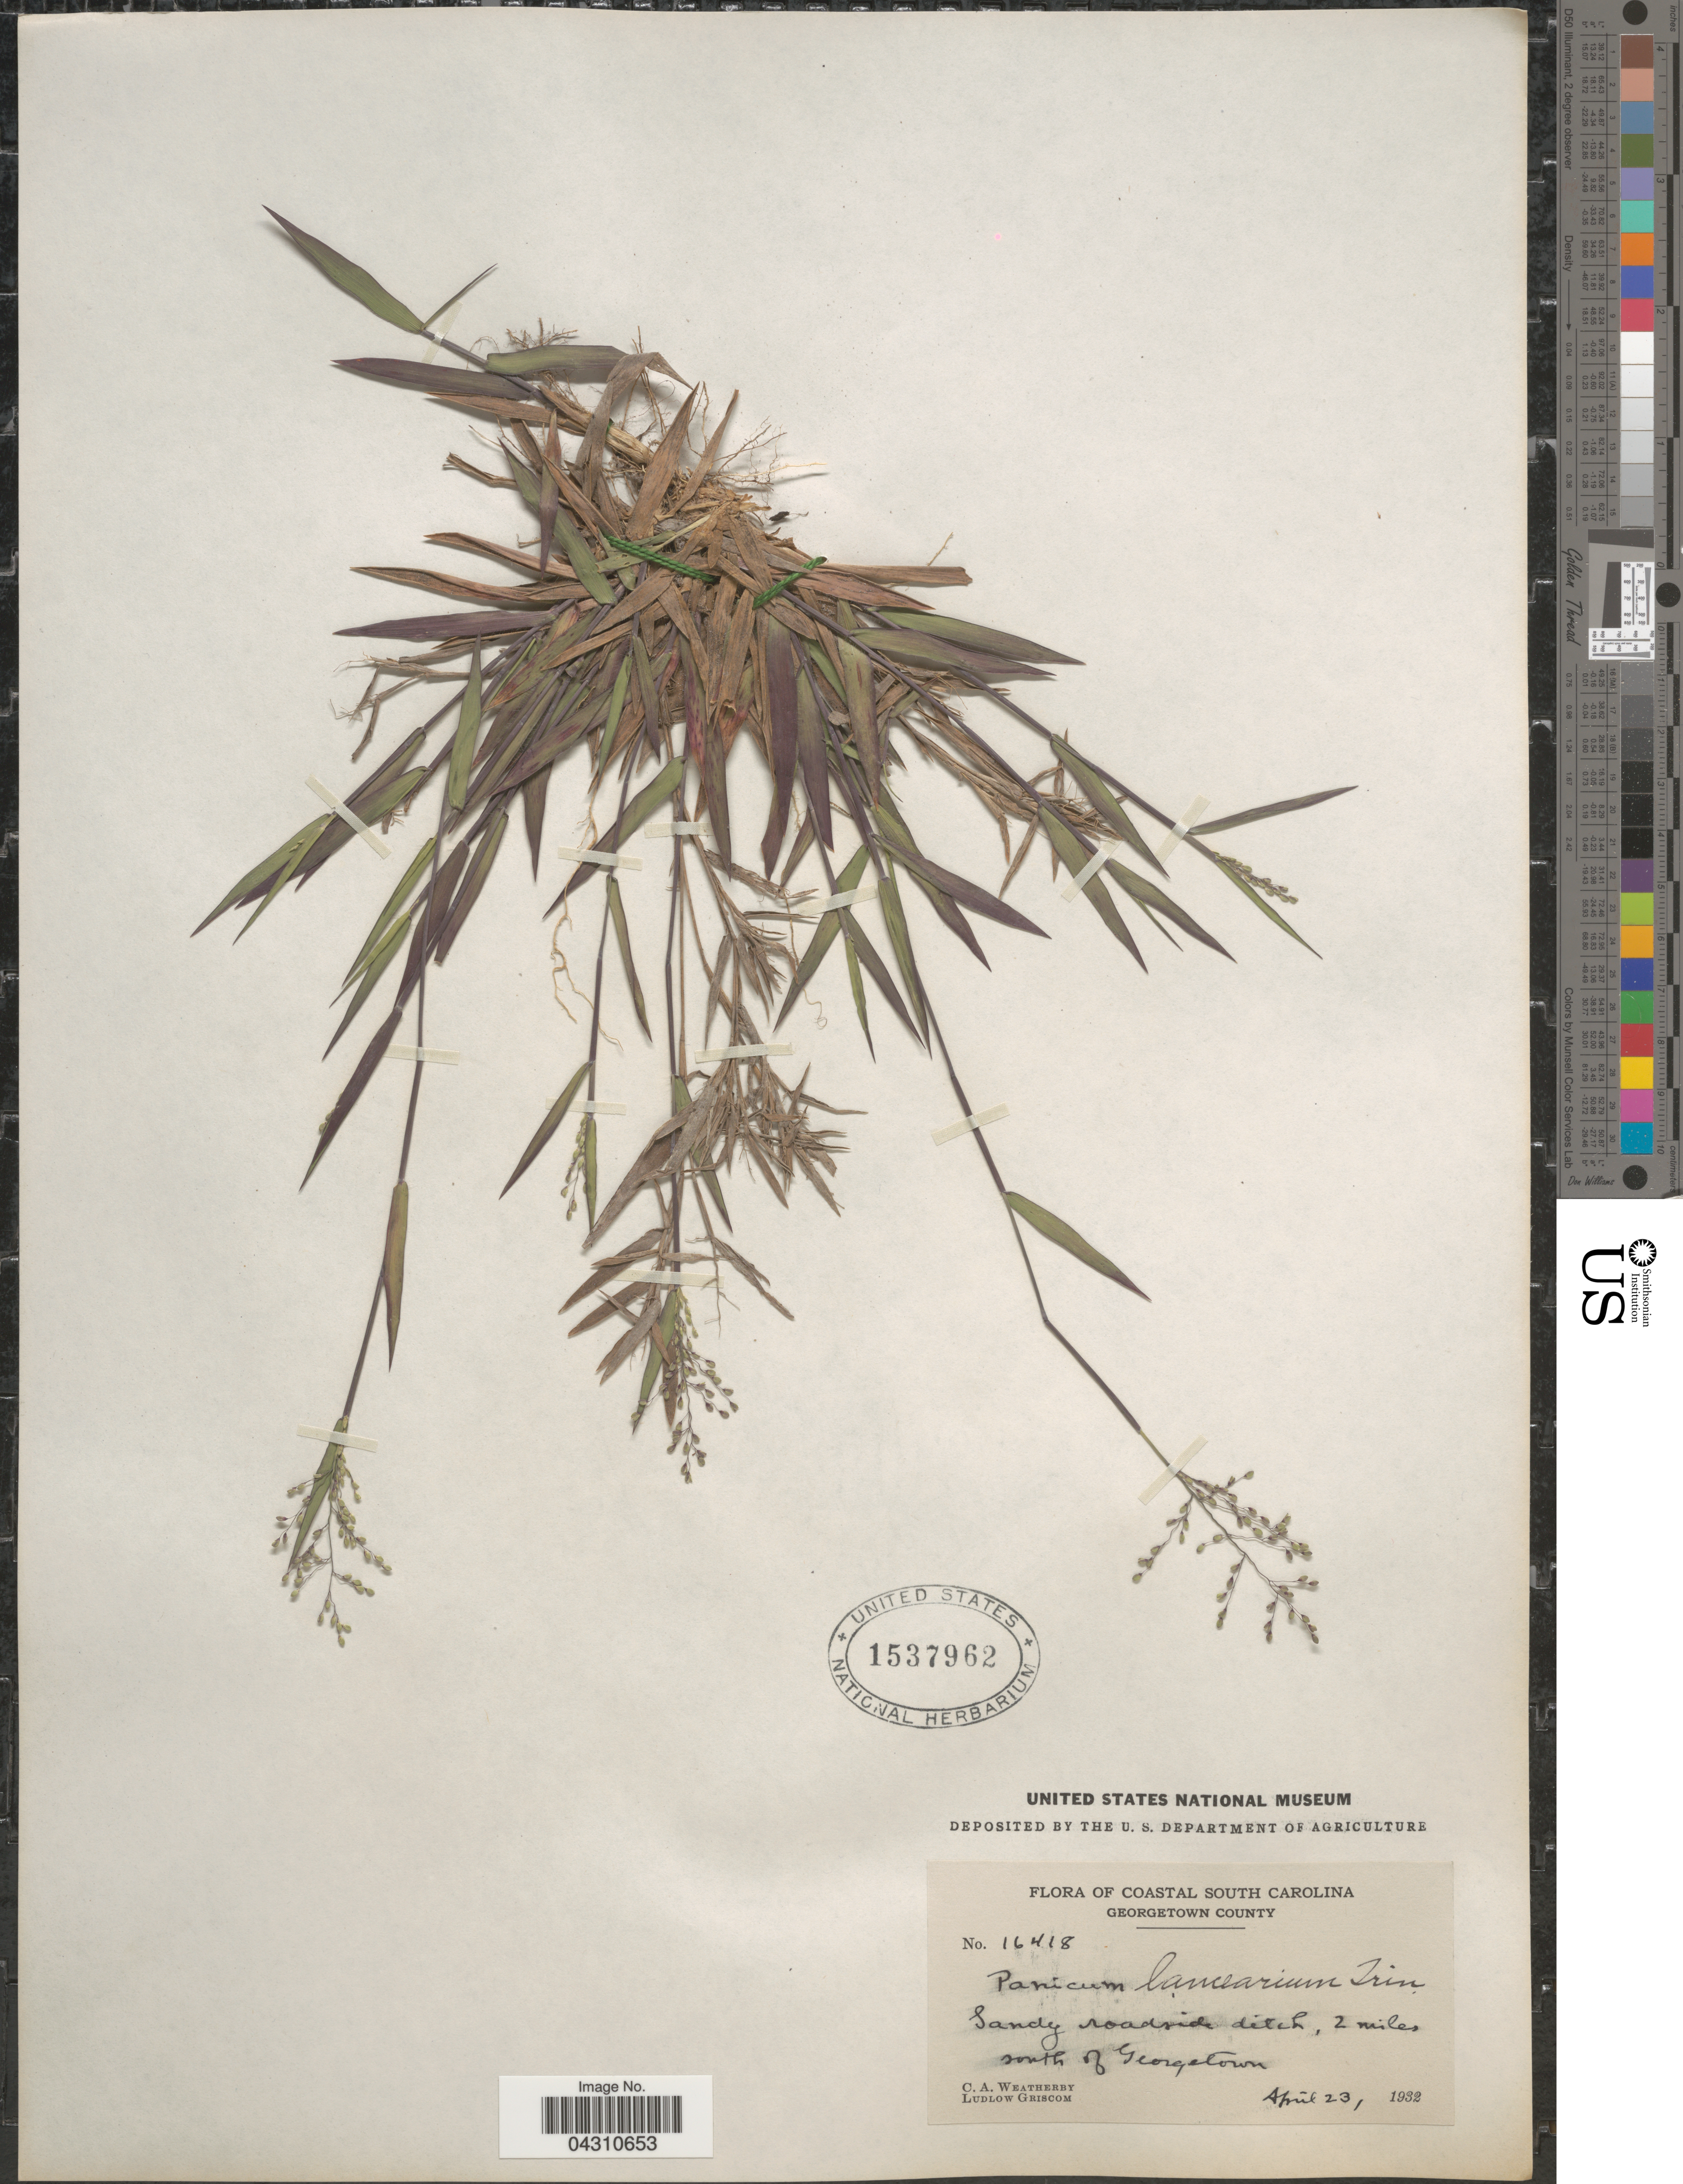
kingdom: Plantae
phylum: Tracheophyta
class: Liliopsida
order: Poales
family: Poaceae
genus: Dichanthelium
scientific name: Dichanthelium portoricense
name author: (Desv. ex Ham.) B.F. Hansen & Wunderlin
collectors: C. A. Weatherby & L. Griscom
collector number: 16418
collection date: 1932-04-23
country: United States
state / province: South Carolina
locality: Coastal South Carolina. Georgetown County. Sandy roadside ditch, 2 miles south of Georgetown.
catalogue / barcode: US 1537962